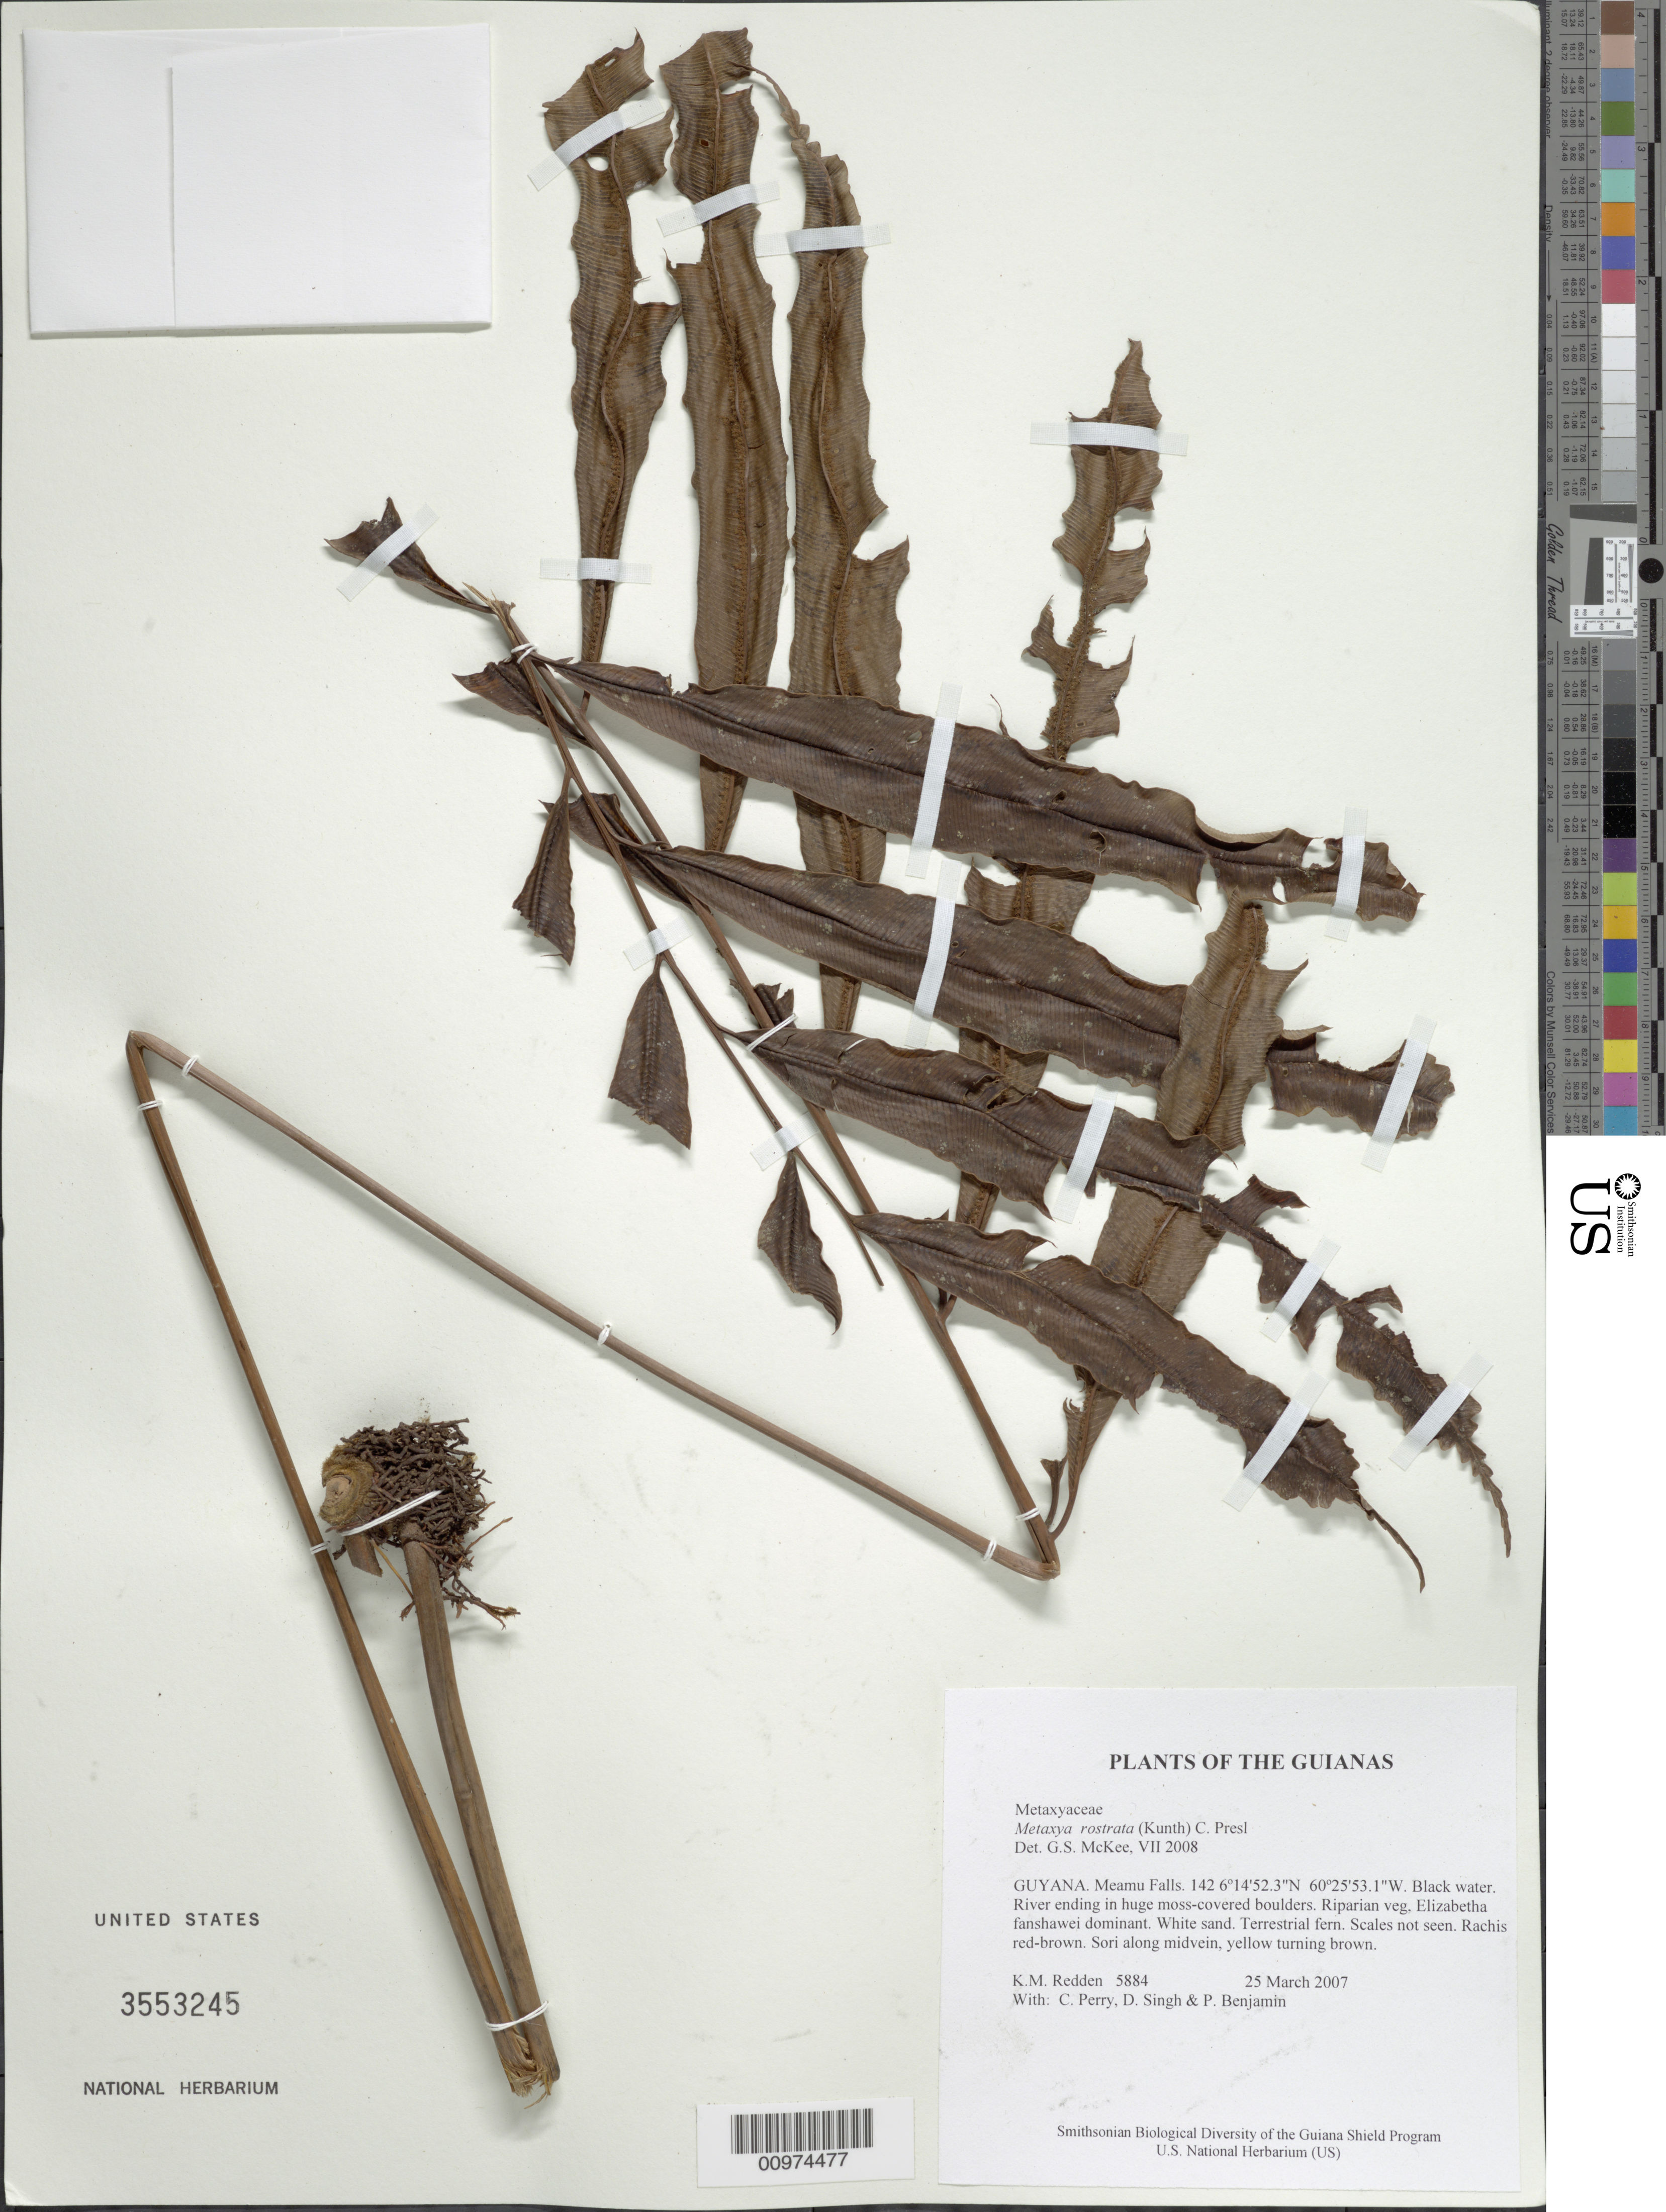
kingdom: Plantae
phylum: Tracheophyta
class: Polypodiopsida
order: Cyatheales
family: Metaxyaceae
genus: Metaxya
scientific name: Metaxya rostrata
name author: (Kunth) C. Presl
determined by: McKee, G. S., (US), NMNH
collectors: K. M. Redden, C. Perry, D. Singh & P. Benjamin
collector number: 5884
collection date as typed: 25 March 2007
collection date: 2007-03-25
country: Guyana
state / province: Cuyuni-Mazaruni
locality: Meamu Falls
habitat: Black water. River ending in huge moss-covered boulders. Riparian veg, Elizabetha fanshawei dominant. White sand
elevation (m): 142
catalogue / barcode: US 3553245